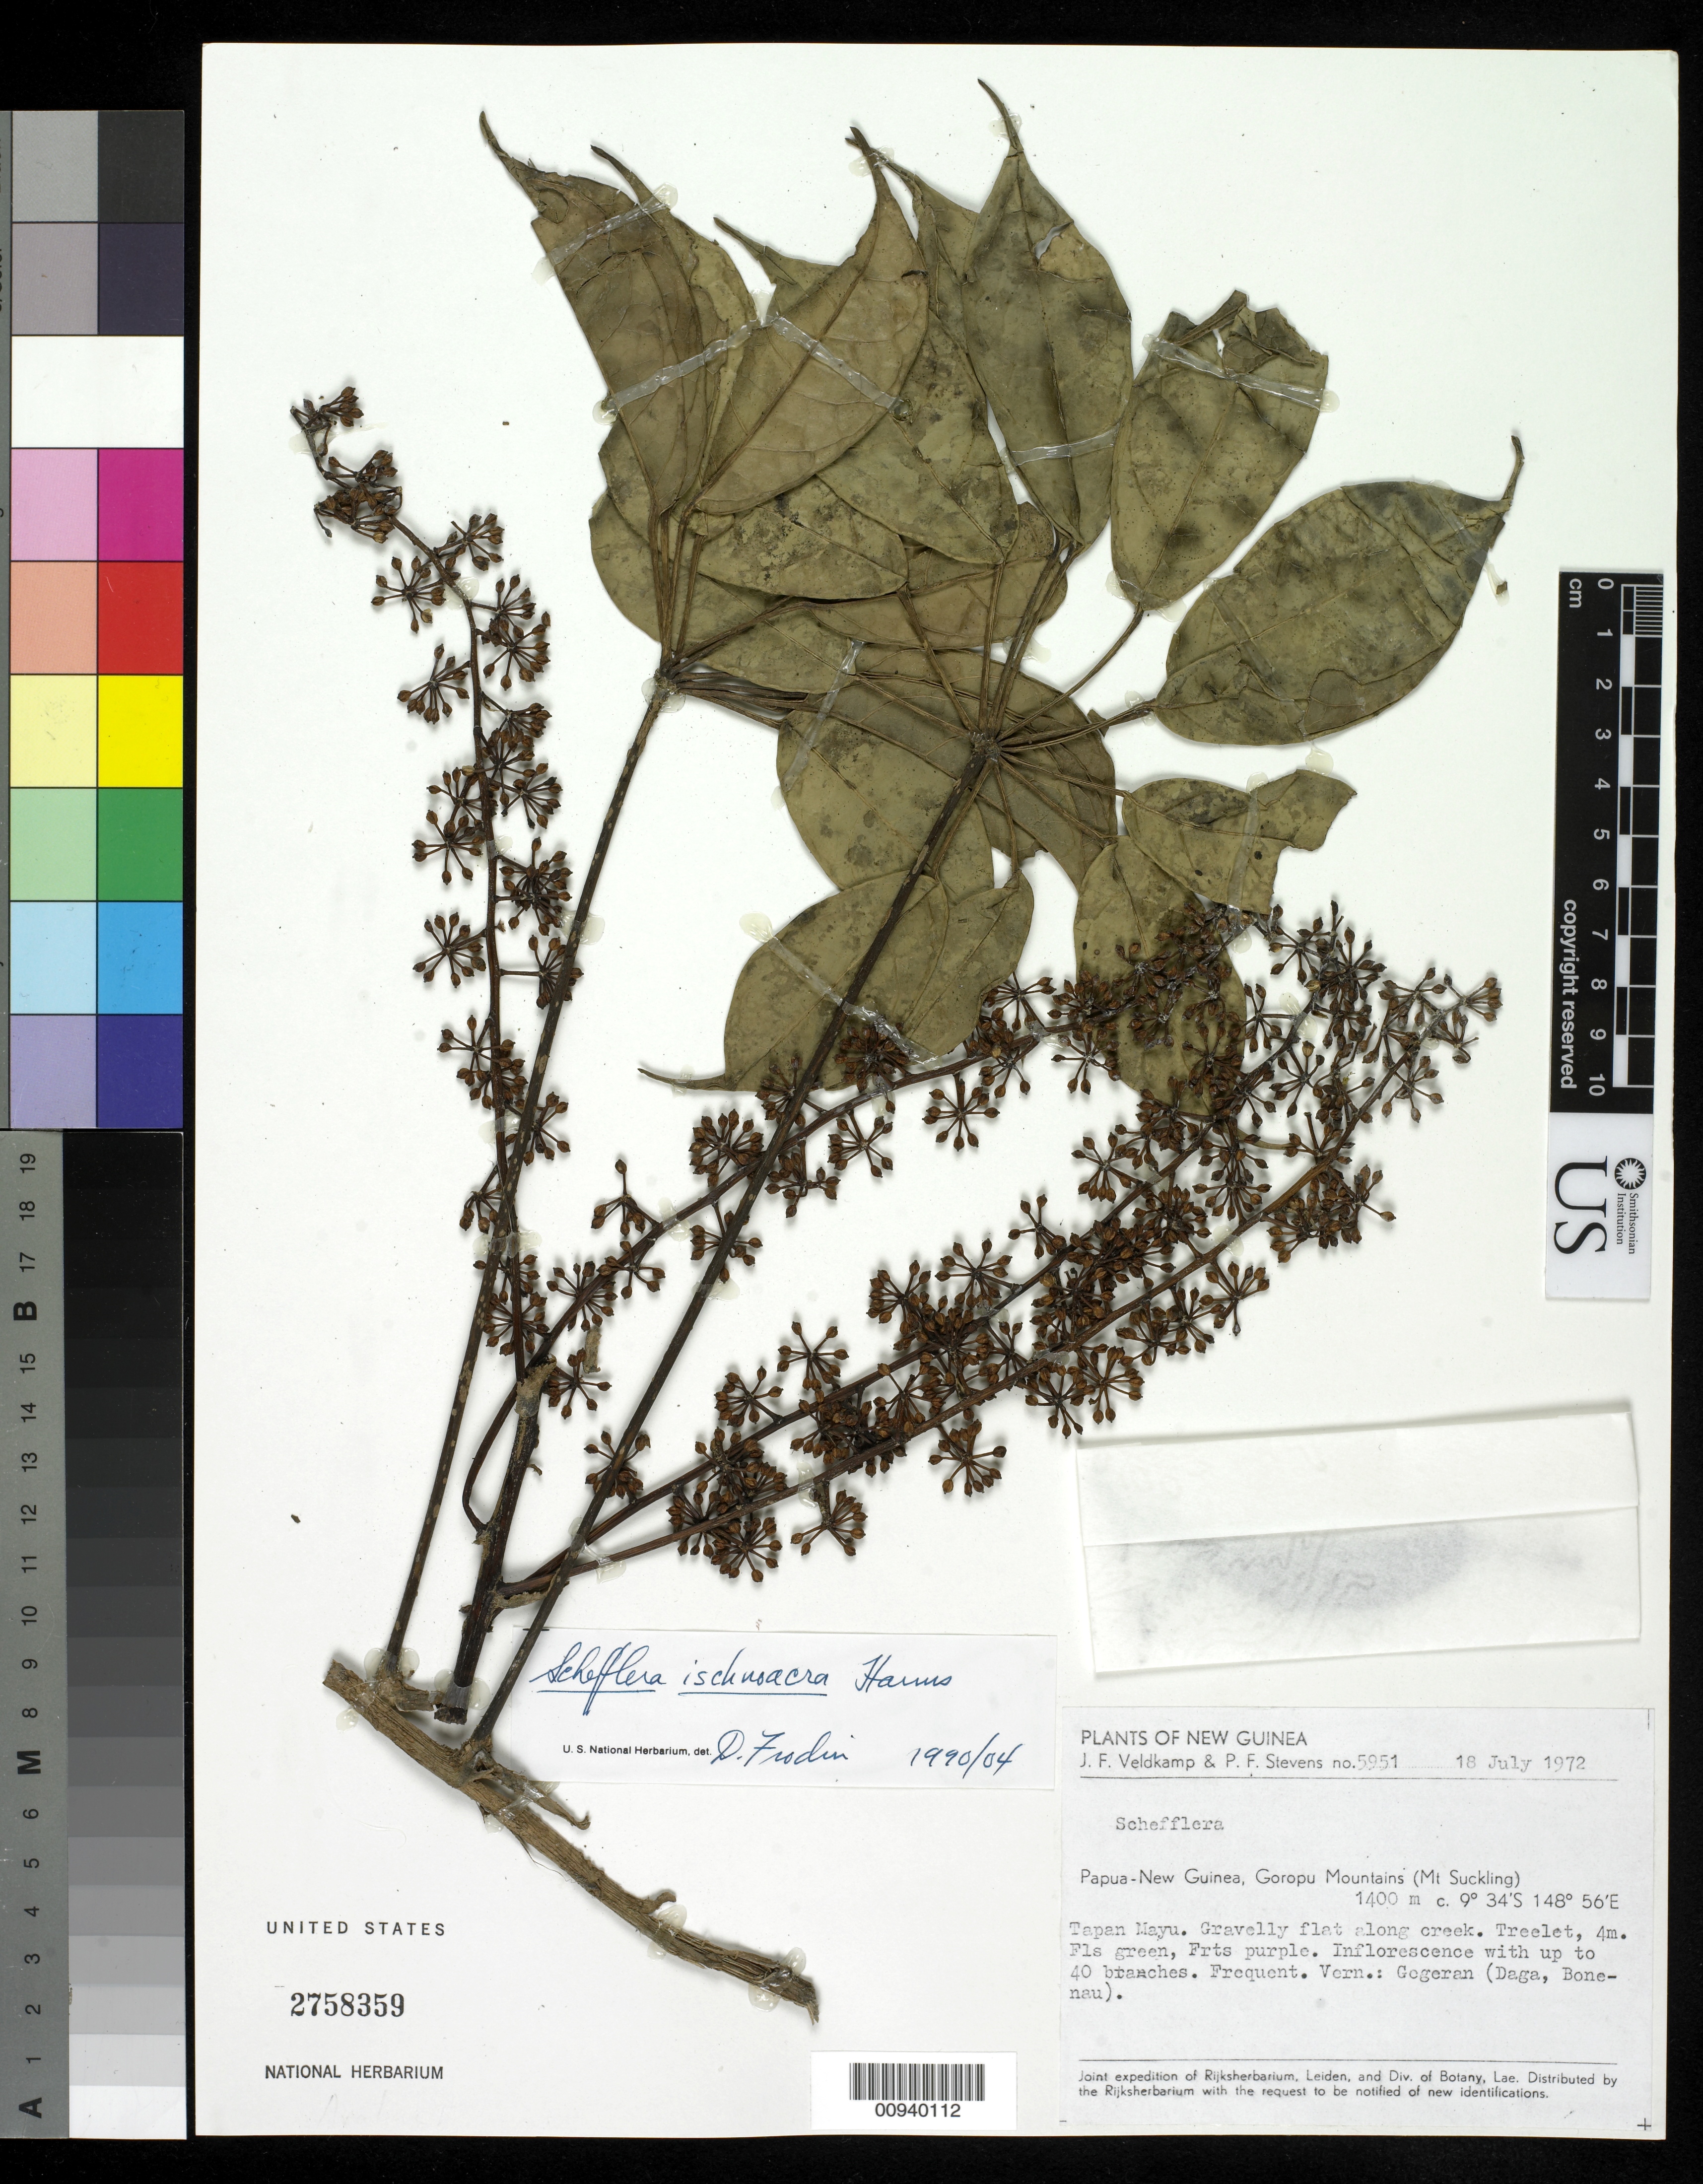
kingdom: Plantae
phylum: Tracheophyta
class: Magnoliopsida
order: Apiales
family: Araliaceae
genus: Heptapleurum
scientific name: Heptapleurum ischnoacrum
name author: (Harms) Lowry & G. M. Plunkett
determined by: Wagner, W. L., (BOT), Smithsonian Institution - National Museum of Natural History (UNITED STATES)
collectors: J. F. Veldkamp & P. F. Stevens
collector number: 5951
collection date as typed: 18 Jul 1972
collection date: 1972-07-18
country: Papua New Guinea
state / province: Northern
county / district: Tufi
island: New Guinea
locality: Goropu Mountains (Mt. Suckling). Tapan Mayu.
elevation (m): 1400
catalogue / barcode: US 2758359